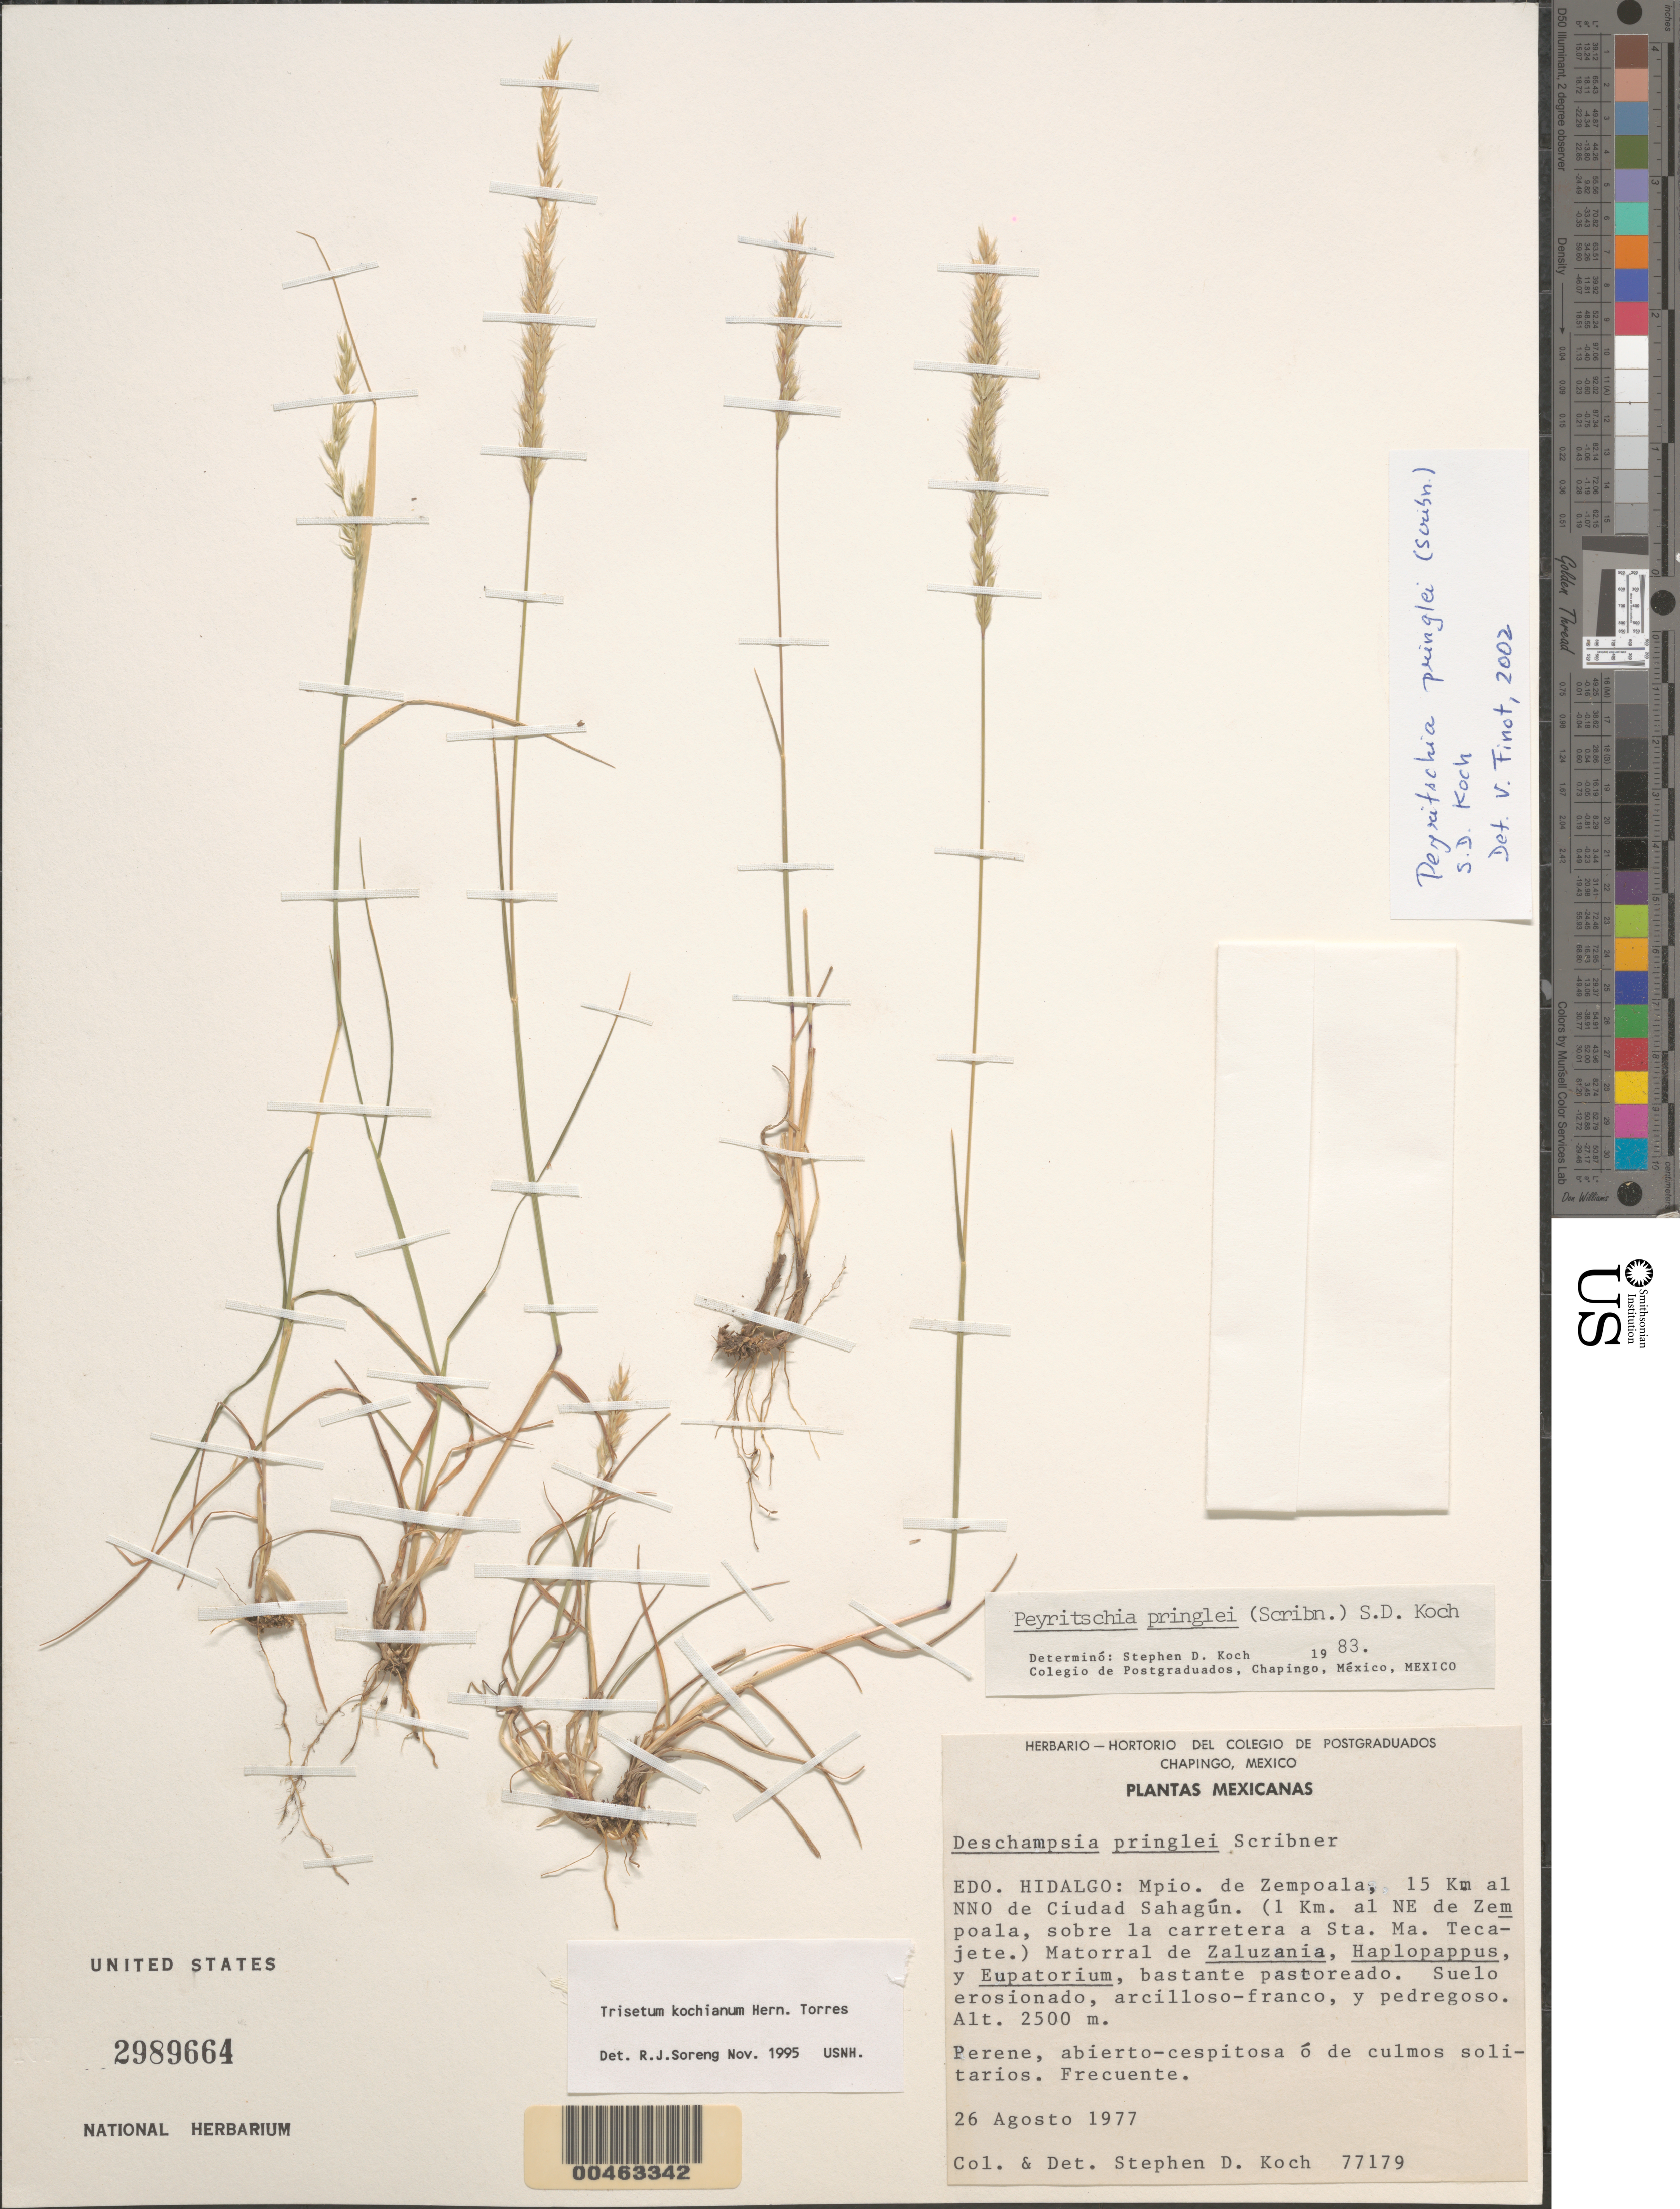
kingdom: Plantae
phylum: Tracheophyta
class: Liliopsida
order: Poales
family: Poaceae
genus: Peyritschia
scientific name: Peyritschia pringlei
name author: (Scribn.) S.D. Koch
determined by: Finot, V. L.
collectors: S. D. Koch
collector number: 77179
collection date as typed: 26 Aug 1977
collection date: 1977-08-26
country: Mexico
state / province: Hidalgo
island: Zempoala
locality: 15 km al NNW de Ciudad Sahagun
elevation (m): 2500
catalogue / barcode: US 2989664